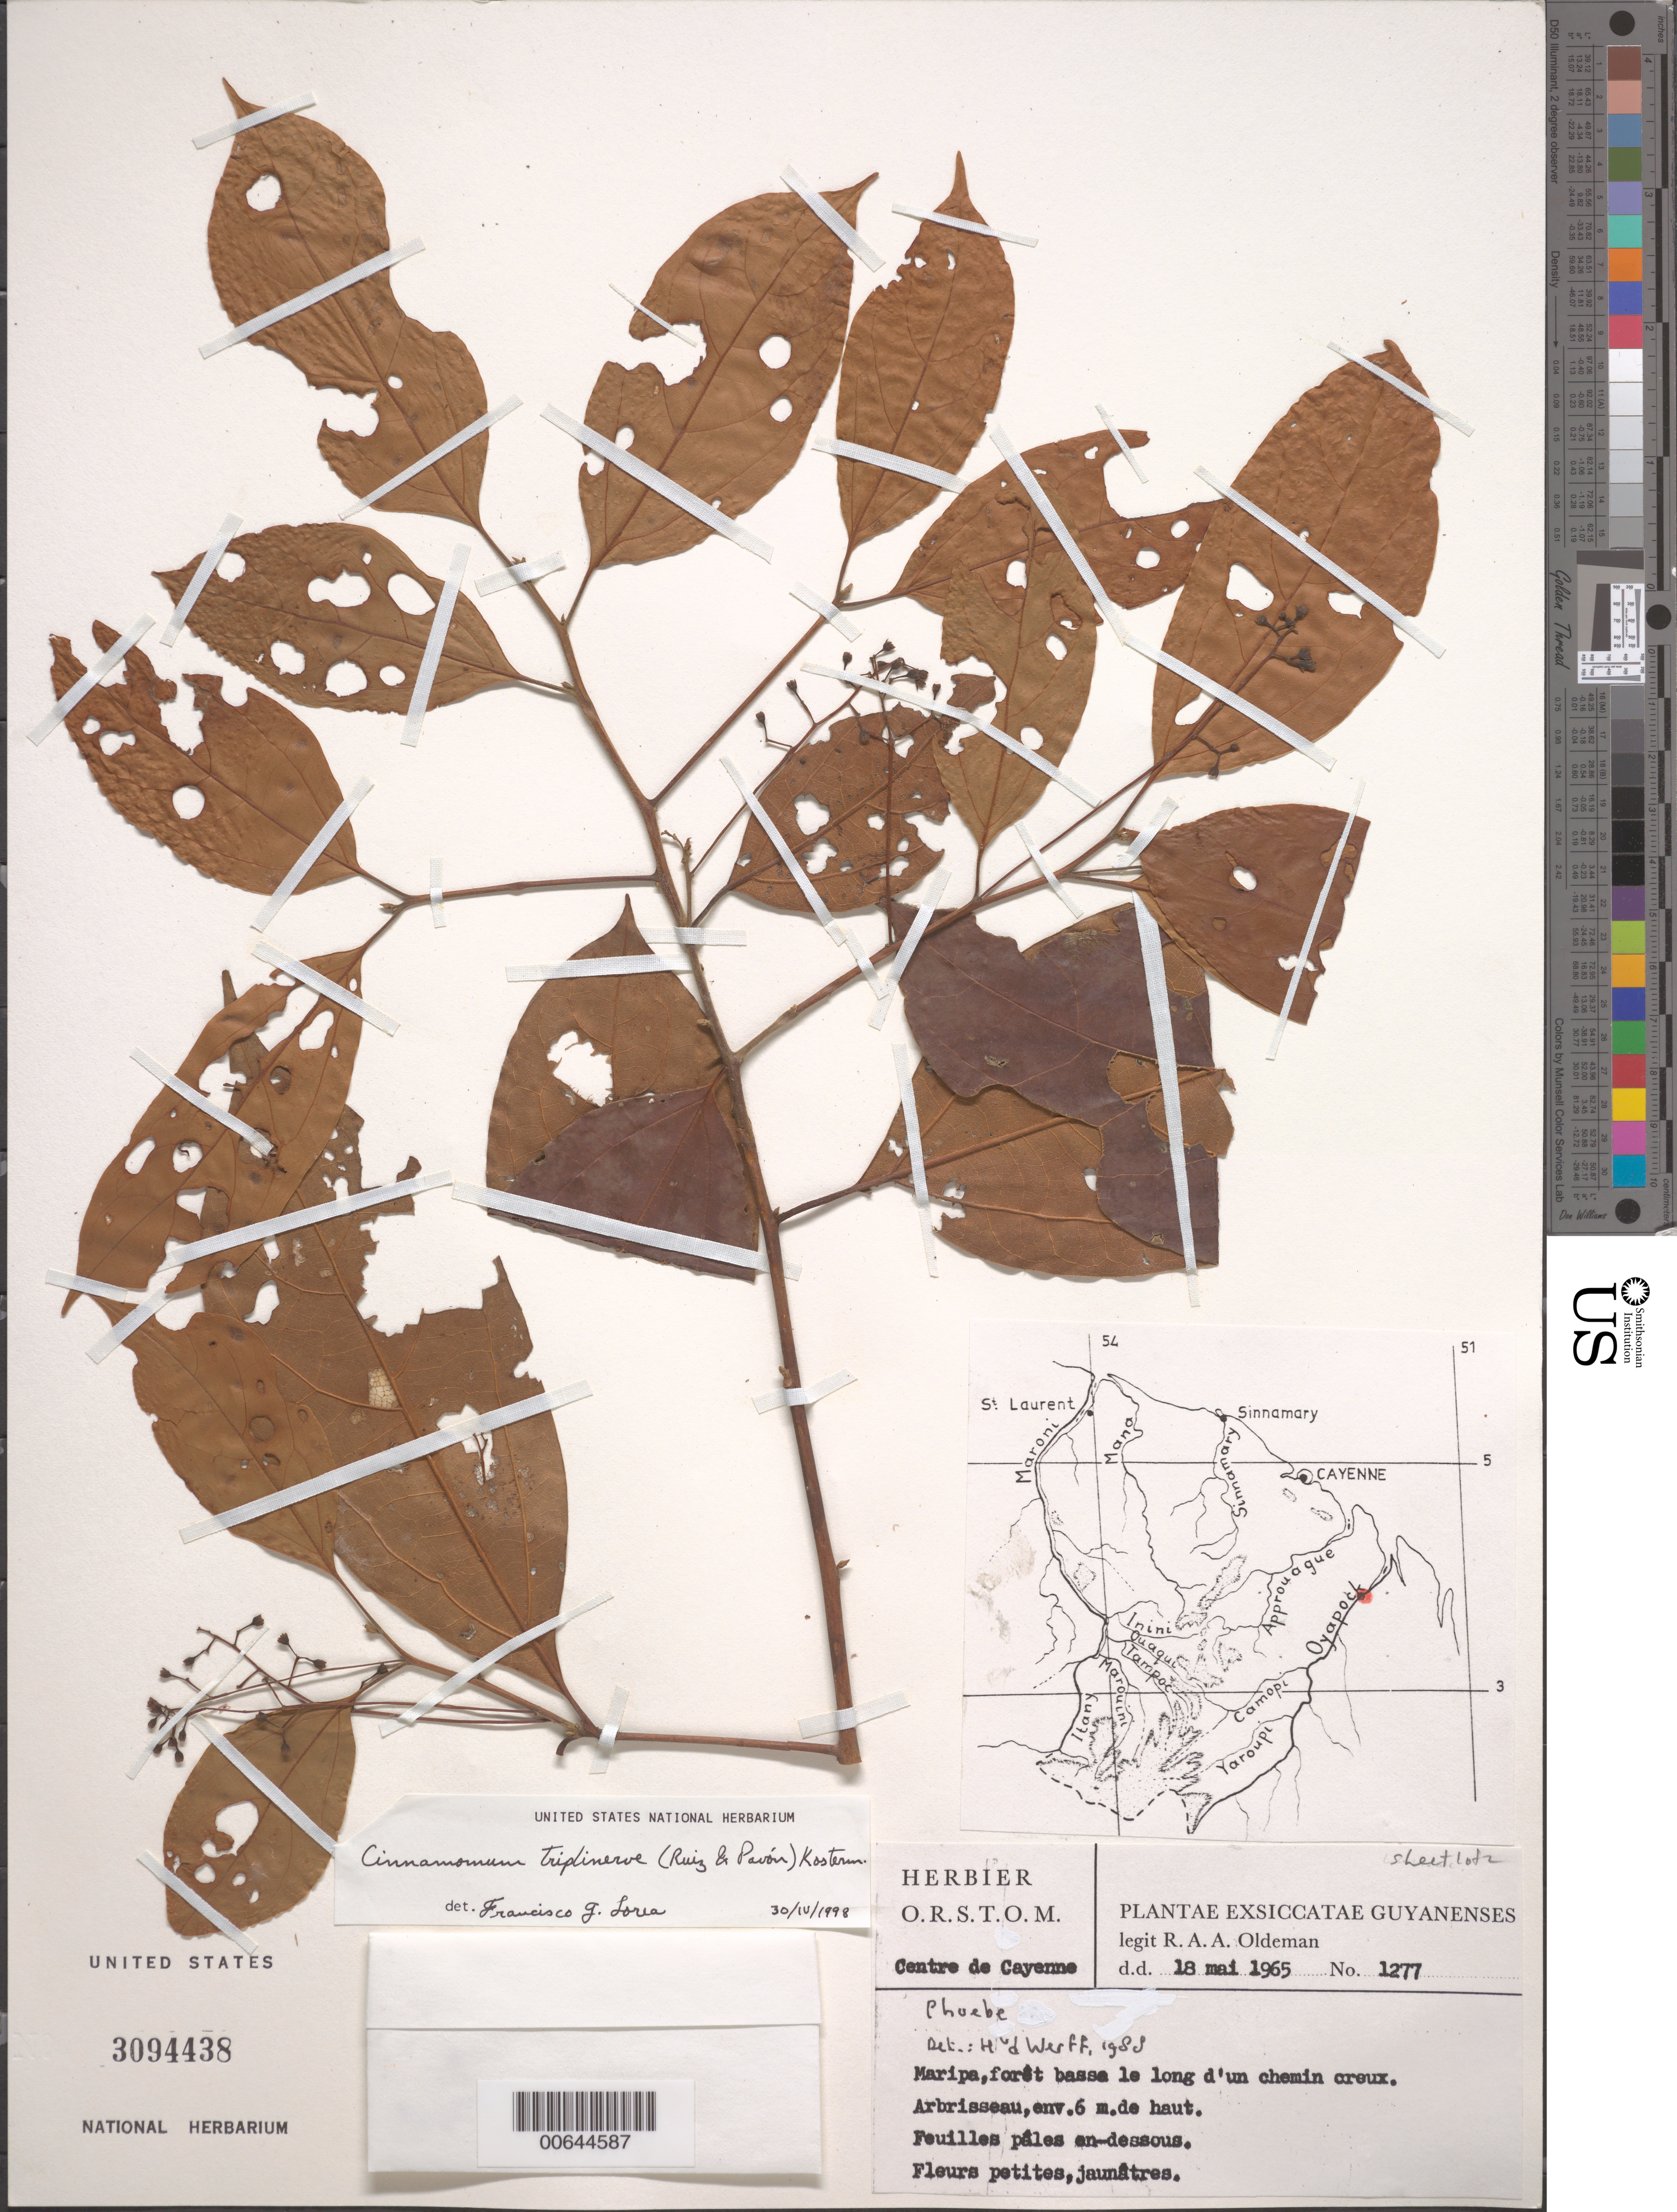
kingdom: Plantae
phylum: Tracheophyta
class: Magnoliopsida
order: Laurales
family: Lauraceae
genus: Cinnamomum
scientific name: Cinnamomum triplinerve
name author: (Ruiz & Pav.) Kosterm.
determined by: Lorea-Hernández, F. G.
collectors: R. Oldeman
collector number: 1277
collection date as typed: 18-May-65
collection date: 1965-05-18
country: French Guiana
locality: Maripa, Bas-Oyapock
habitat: Low forest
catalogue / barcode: US 3094438